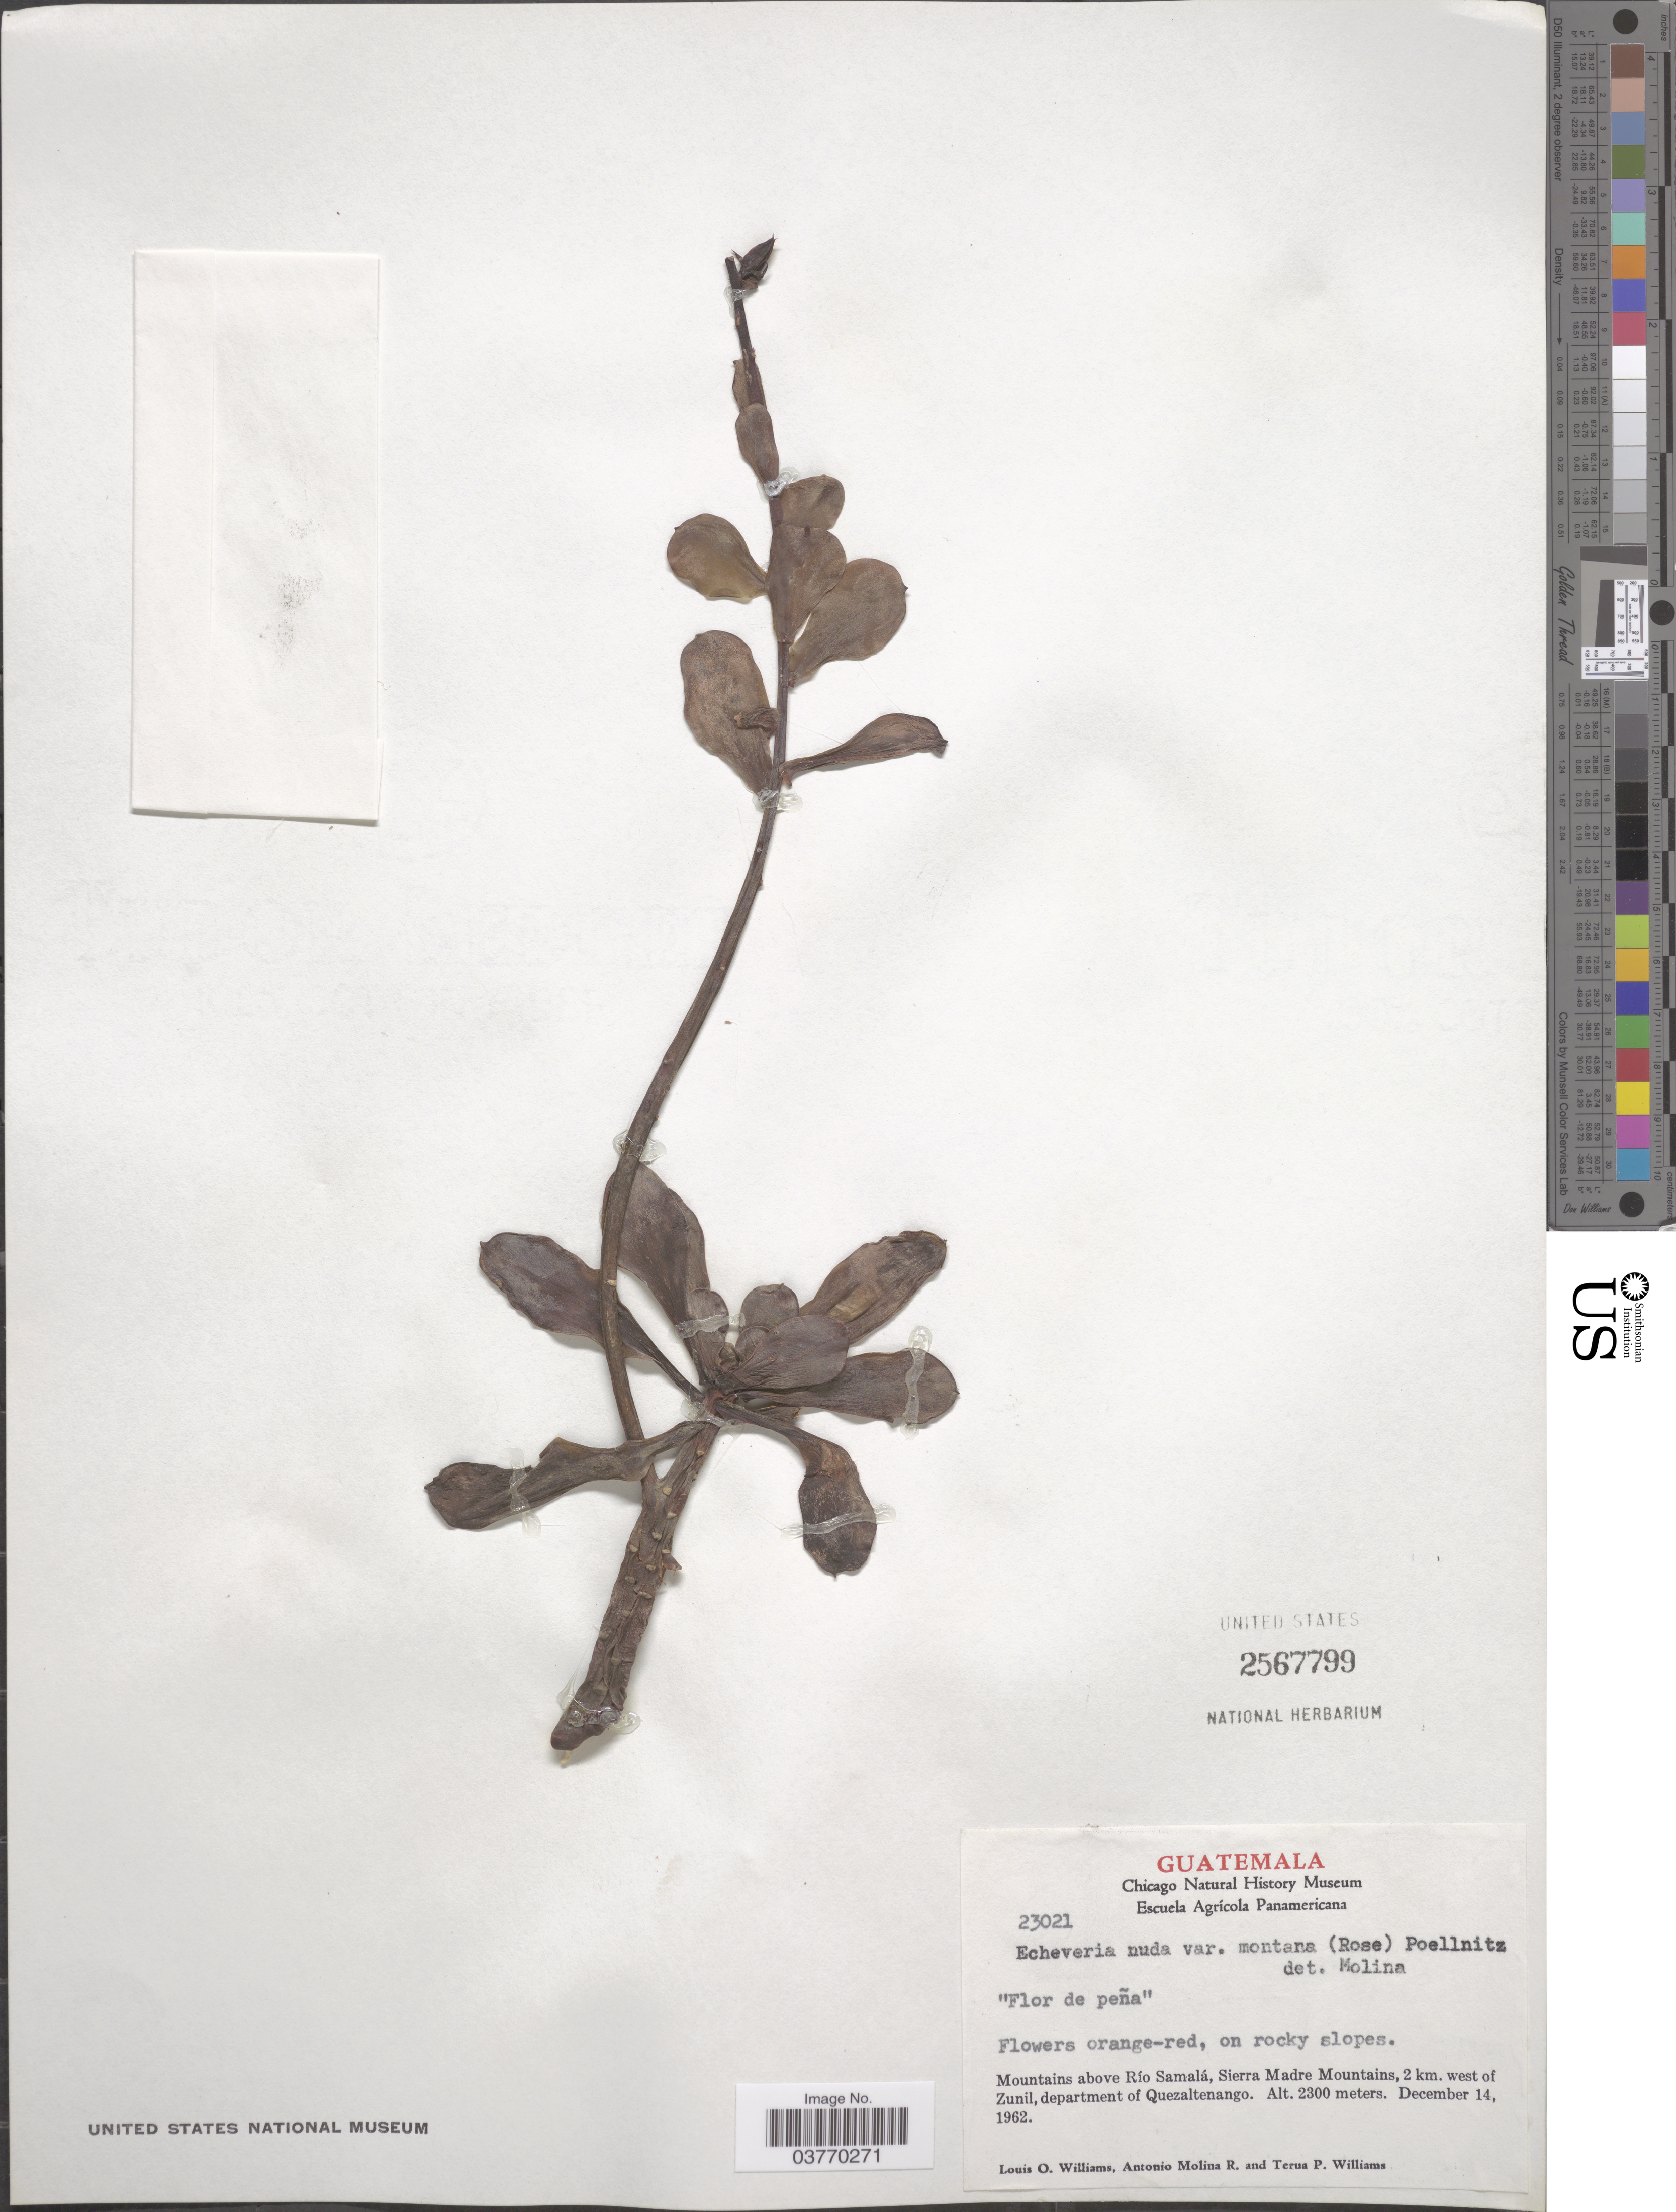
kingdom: Plantae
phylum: Tracheophyta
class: Magnoliopsida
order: Saxifragales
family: Crassulaceae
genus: Echeveria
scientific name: Echeveria nuda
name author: Baker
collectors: L. O. Williams, A. Molina R. & T. Williams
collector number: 23021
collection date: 1962-12-14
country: Guatemala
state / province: Quetzaltenango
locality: Mountains above Río Samalá, Sierra Madre Mountains, 2 km. west of Zunil, department of Quezaltenango.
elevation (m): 2300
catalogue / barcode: US 2567799